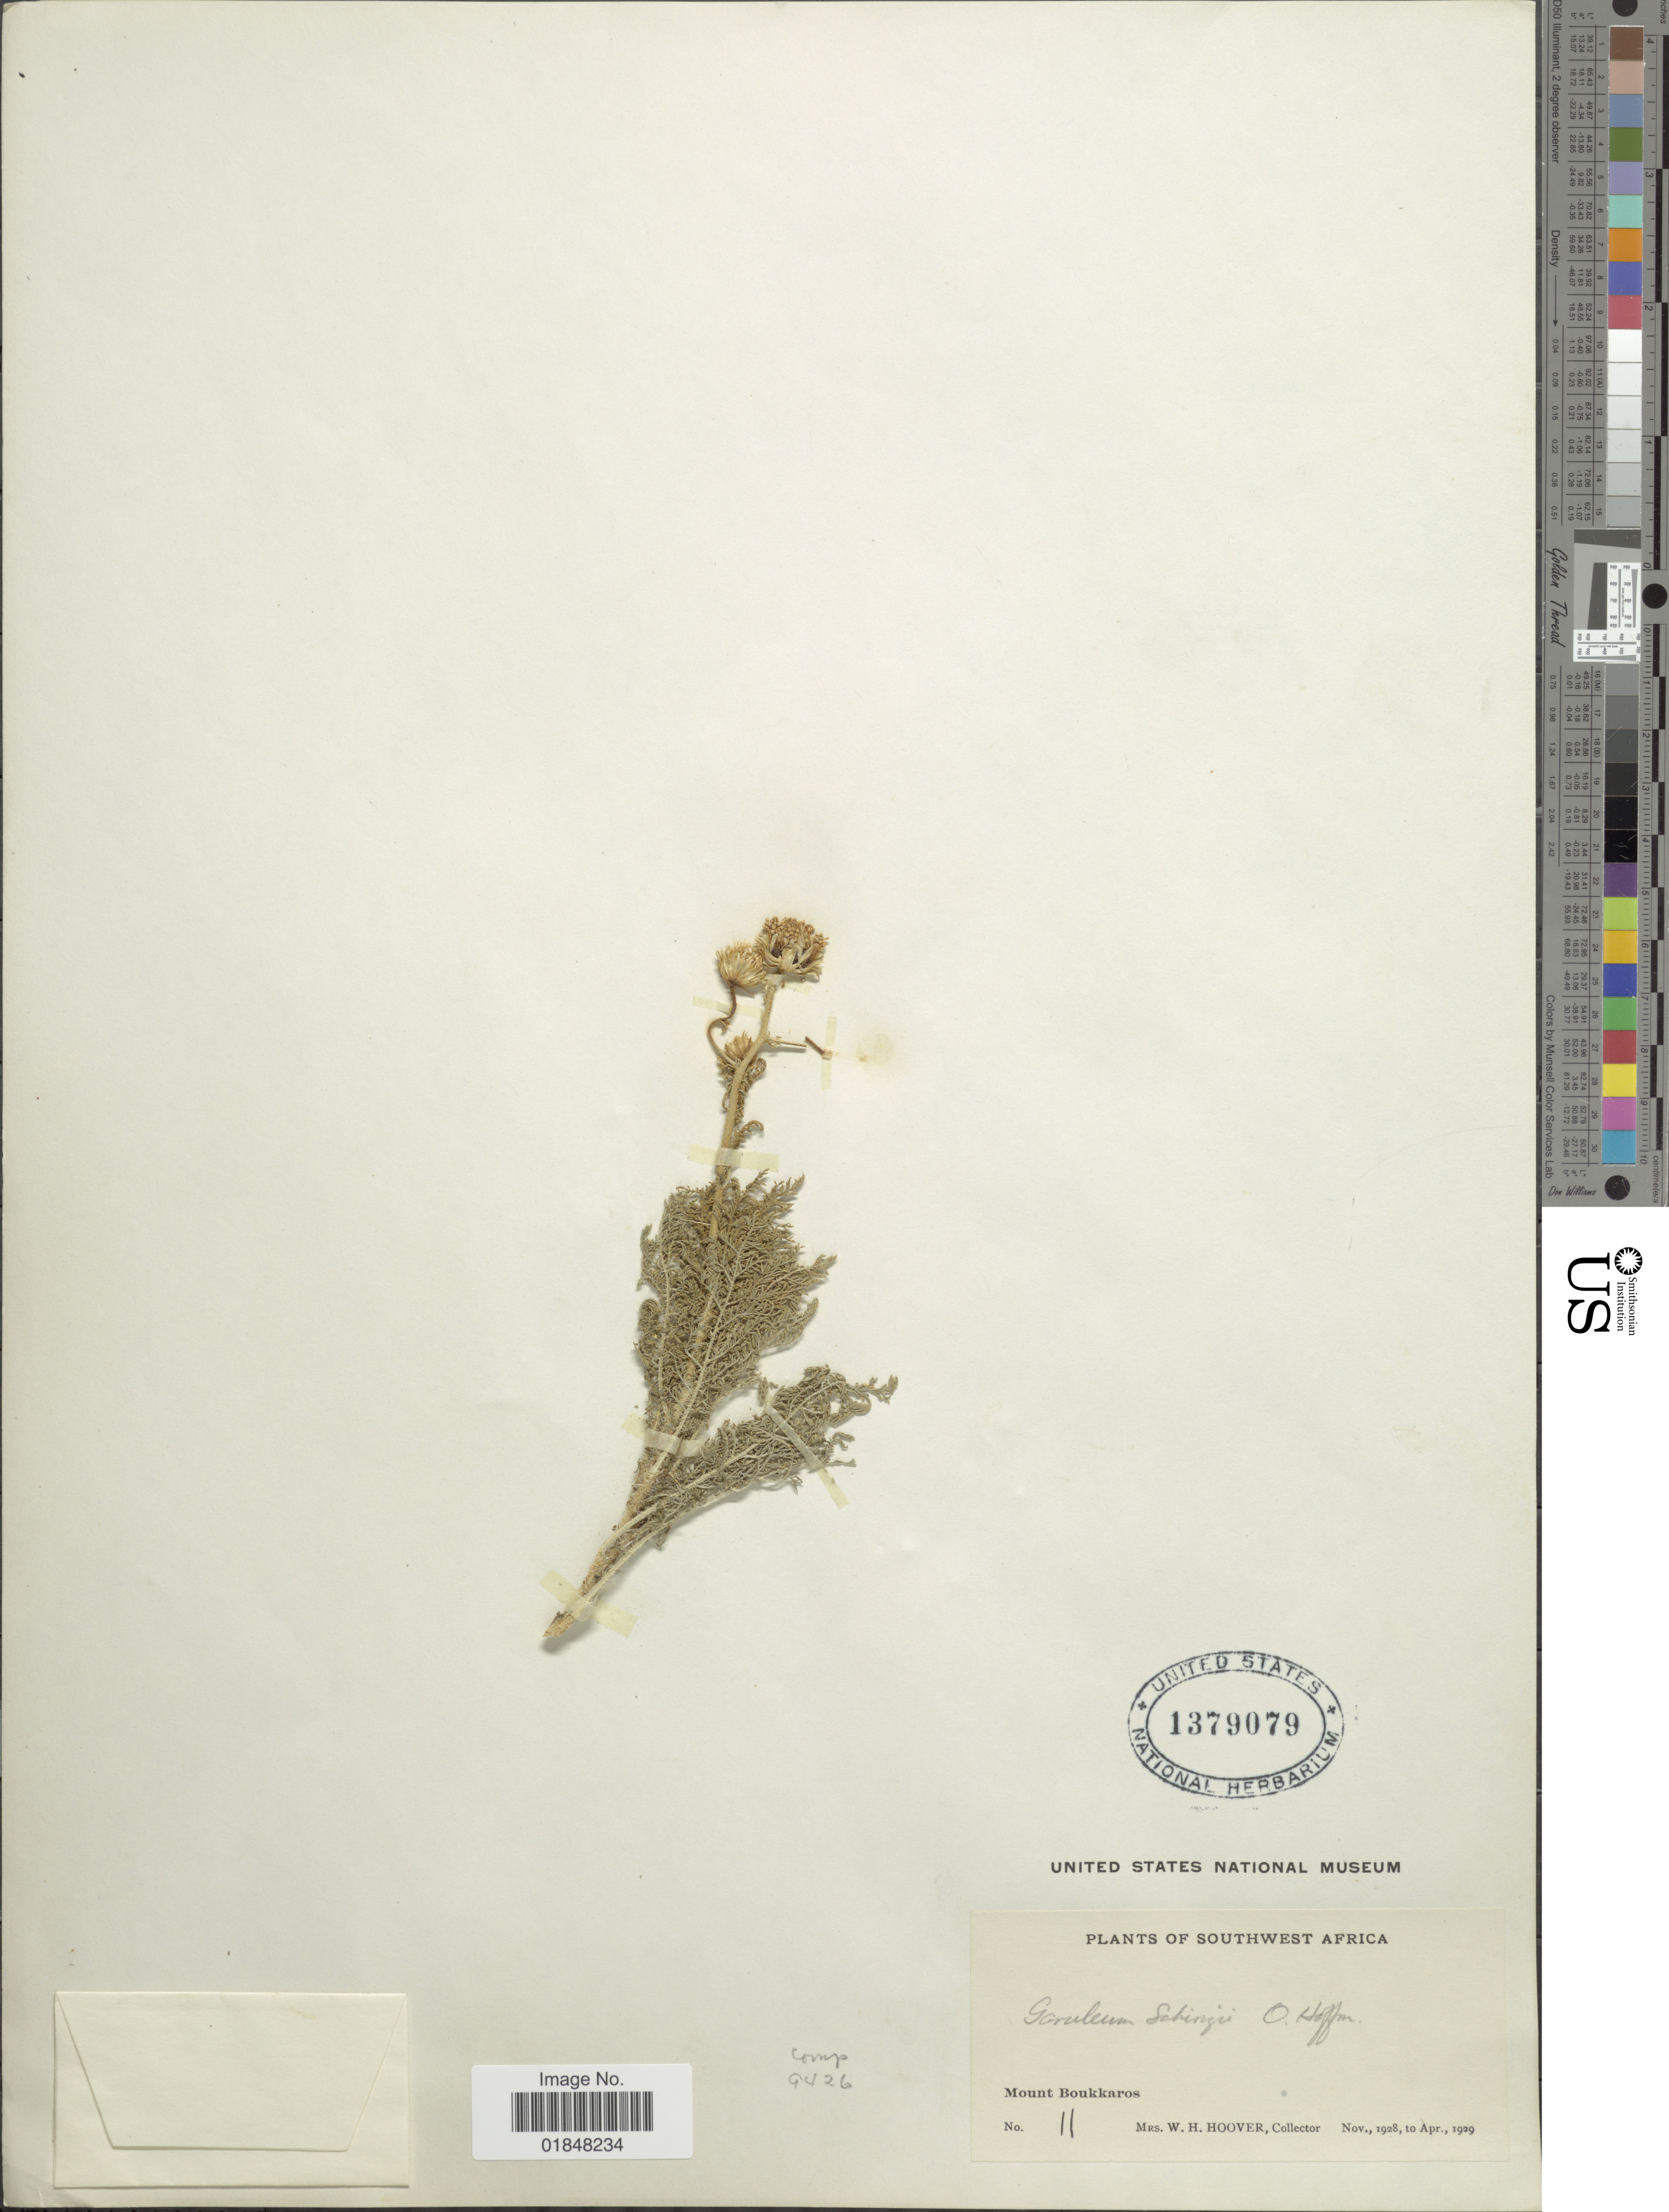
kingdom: Plantae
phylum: Tracheophyta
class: Magnoliopsida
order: Asterales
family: Asteraceae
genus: Garuleum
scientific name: Garuleum schinzii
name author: O. Hoffm.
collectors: W. H. Hoover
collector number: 11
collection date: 1928-11/1929-04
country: Namibia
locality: Southwest Africa, Mount Boukkaros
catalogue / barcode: US 1379079